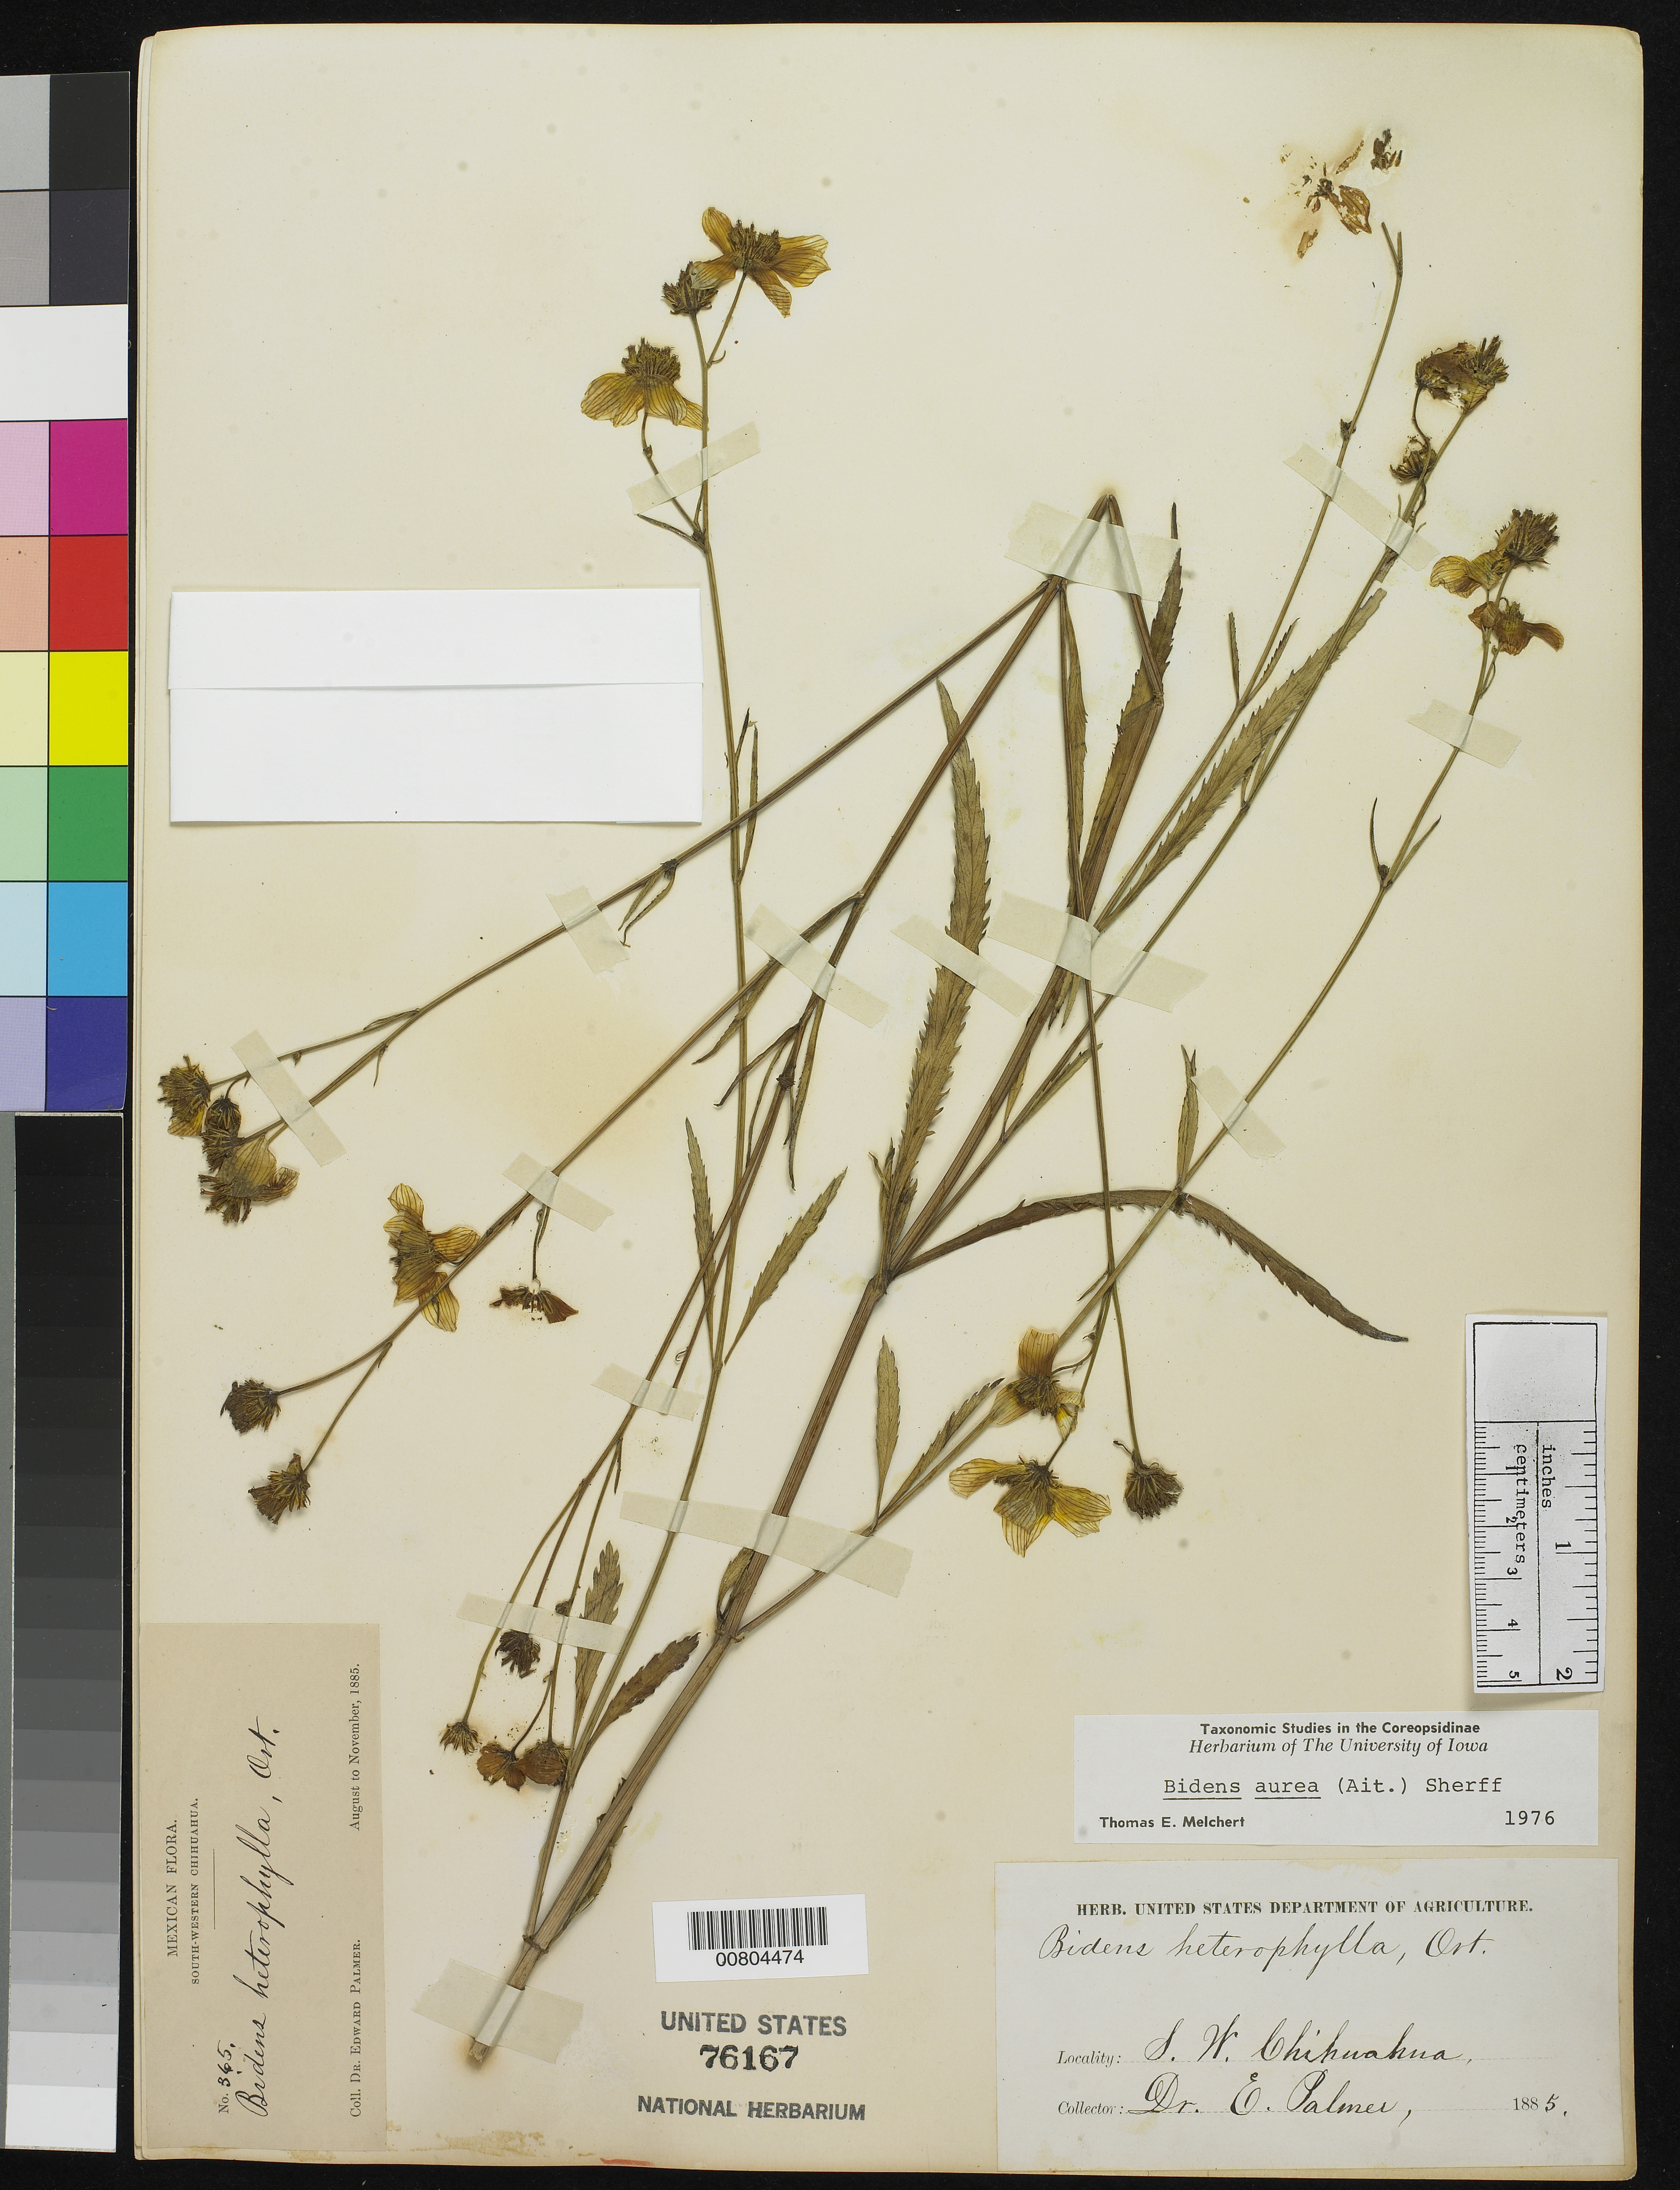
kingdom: Plantae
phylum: Tracheophyta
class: Magnoliopsida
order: Asterales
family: Asteraceae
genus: Bidens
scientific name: Bidens aurea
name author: (Aiton) Sherff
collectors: E. Palmer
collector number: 365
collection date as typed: Aug 1885 to -- Nov 1885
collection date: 1885-08/1885-11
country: Mexico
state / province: Chihuahua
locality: SW Chihuahua.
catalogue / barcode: US 76167